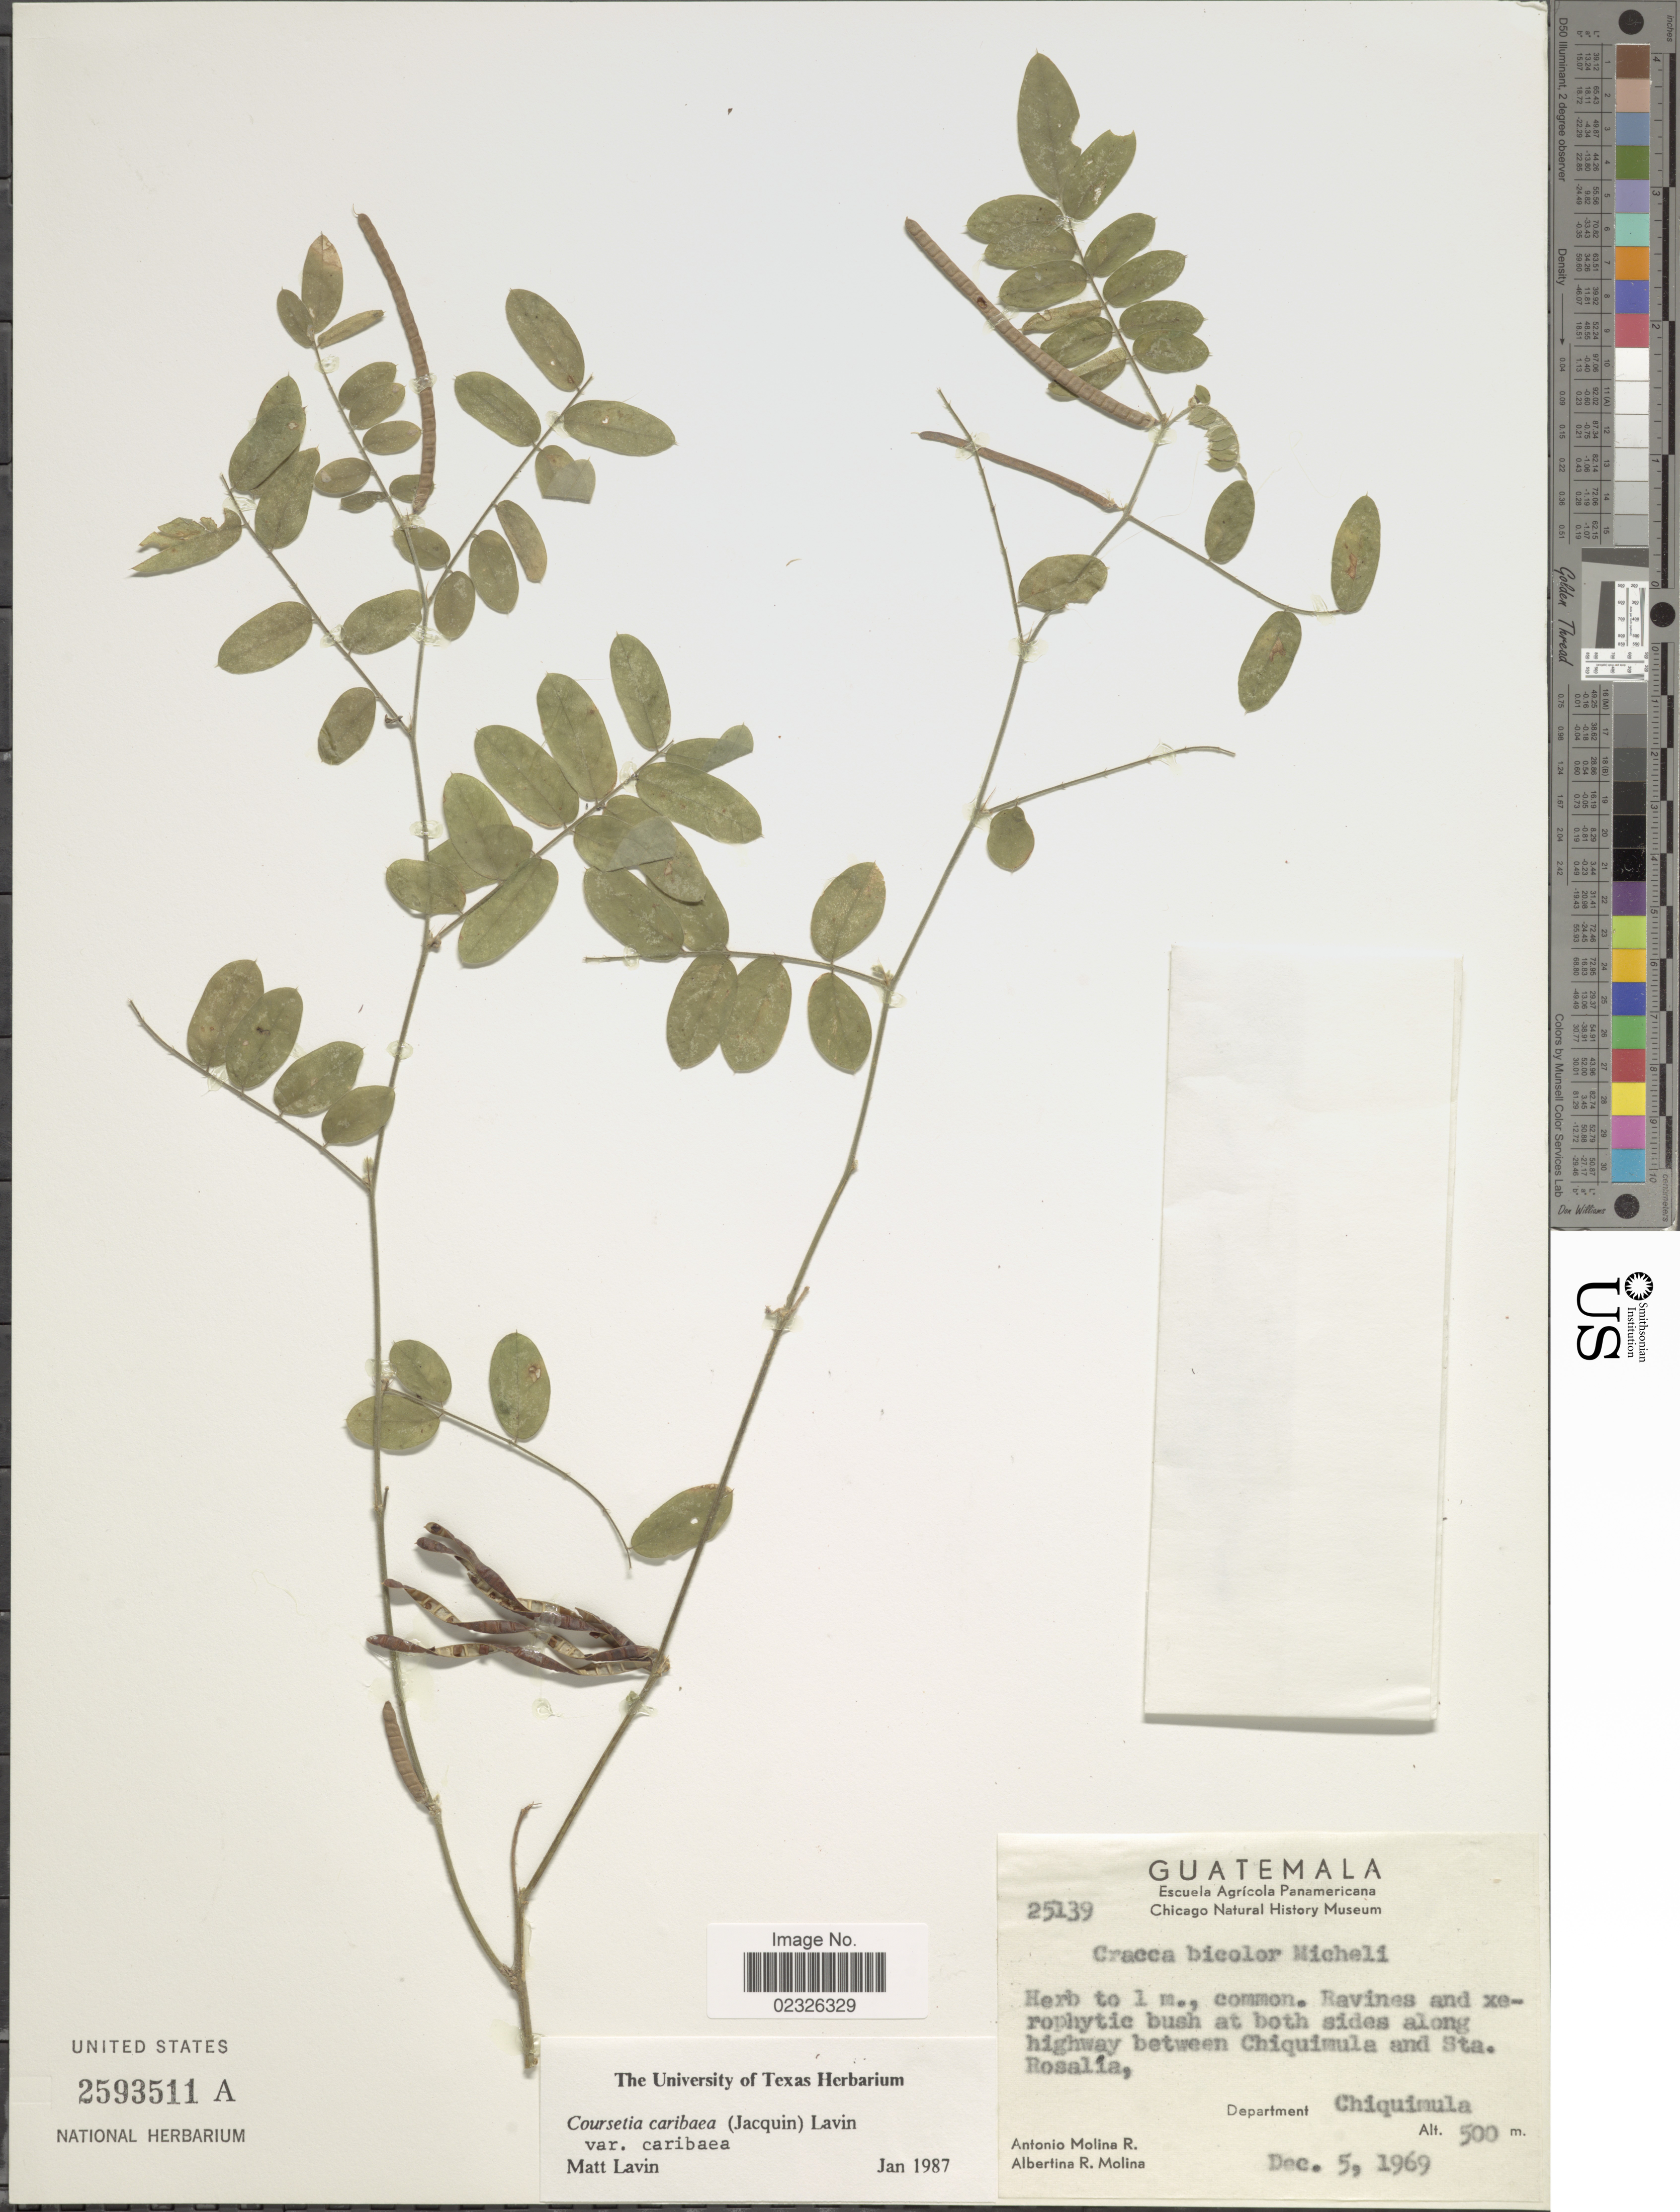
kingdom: Plantae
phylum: Tracheophyta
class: Magnoliopsida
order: Fabales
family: Fabaceae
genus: Coursetia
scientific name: Coursetia caribaea var. caribaea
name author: (Jacq.) Lavin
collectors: A. Molina R. & A. R. Molina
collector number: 25139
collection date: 1969-12-05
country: Guatemala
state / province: Chiquimula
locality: Along highway between Chiquimula and Sta. Rosalia.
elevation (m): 500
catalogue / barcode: US 2593511A